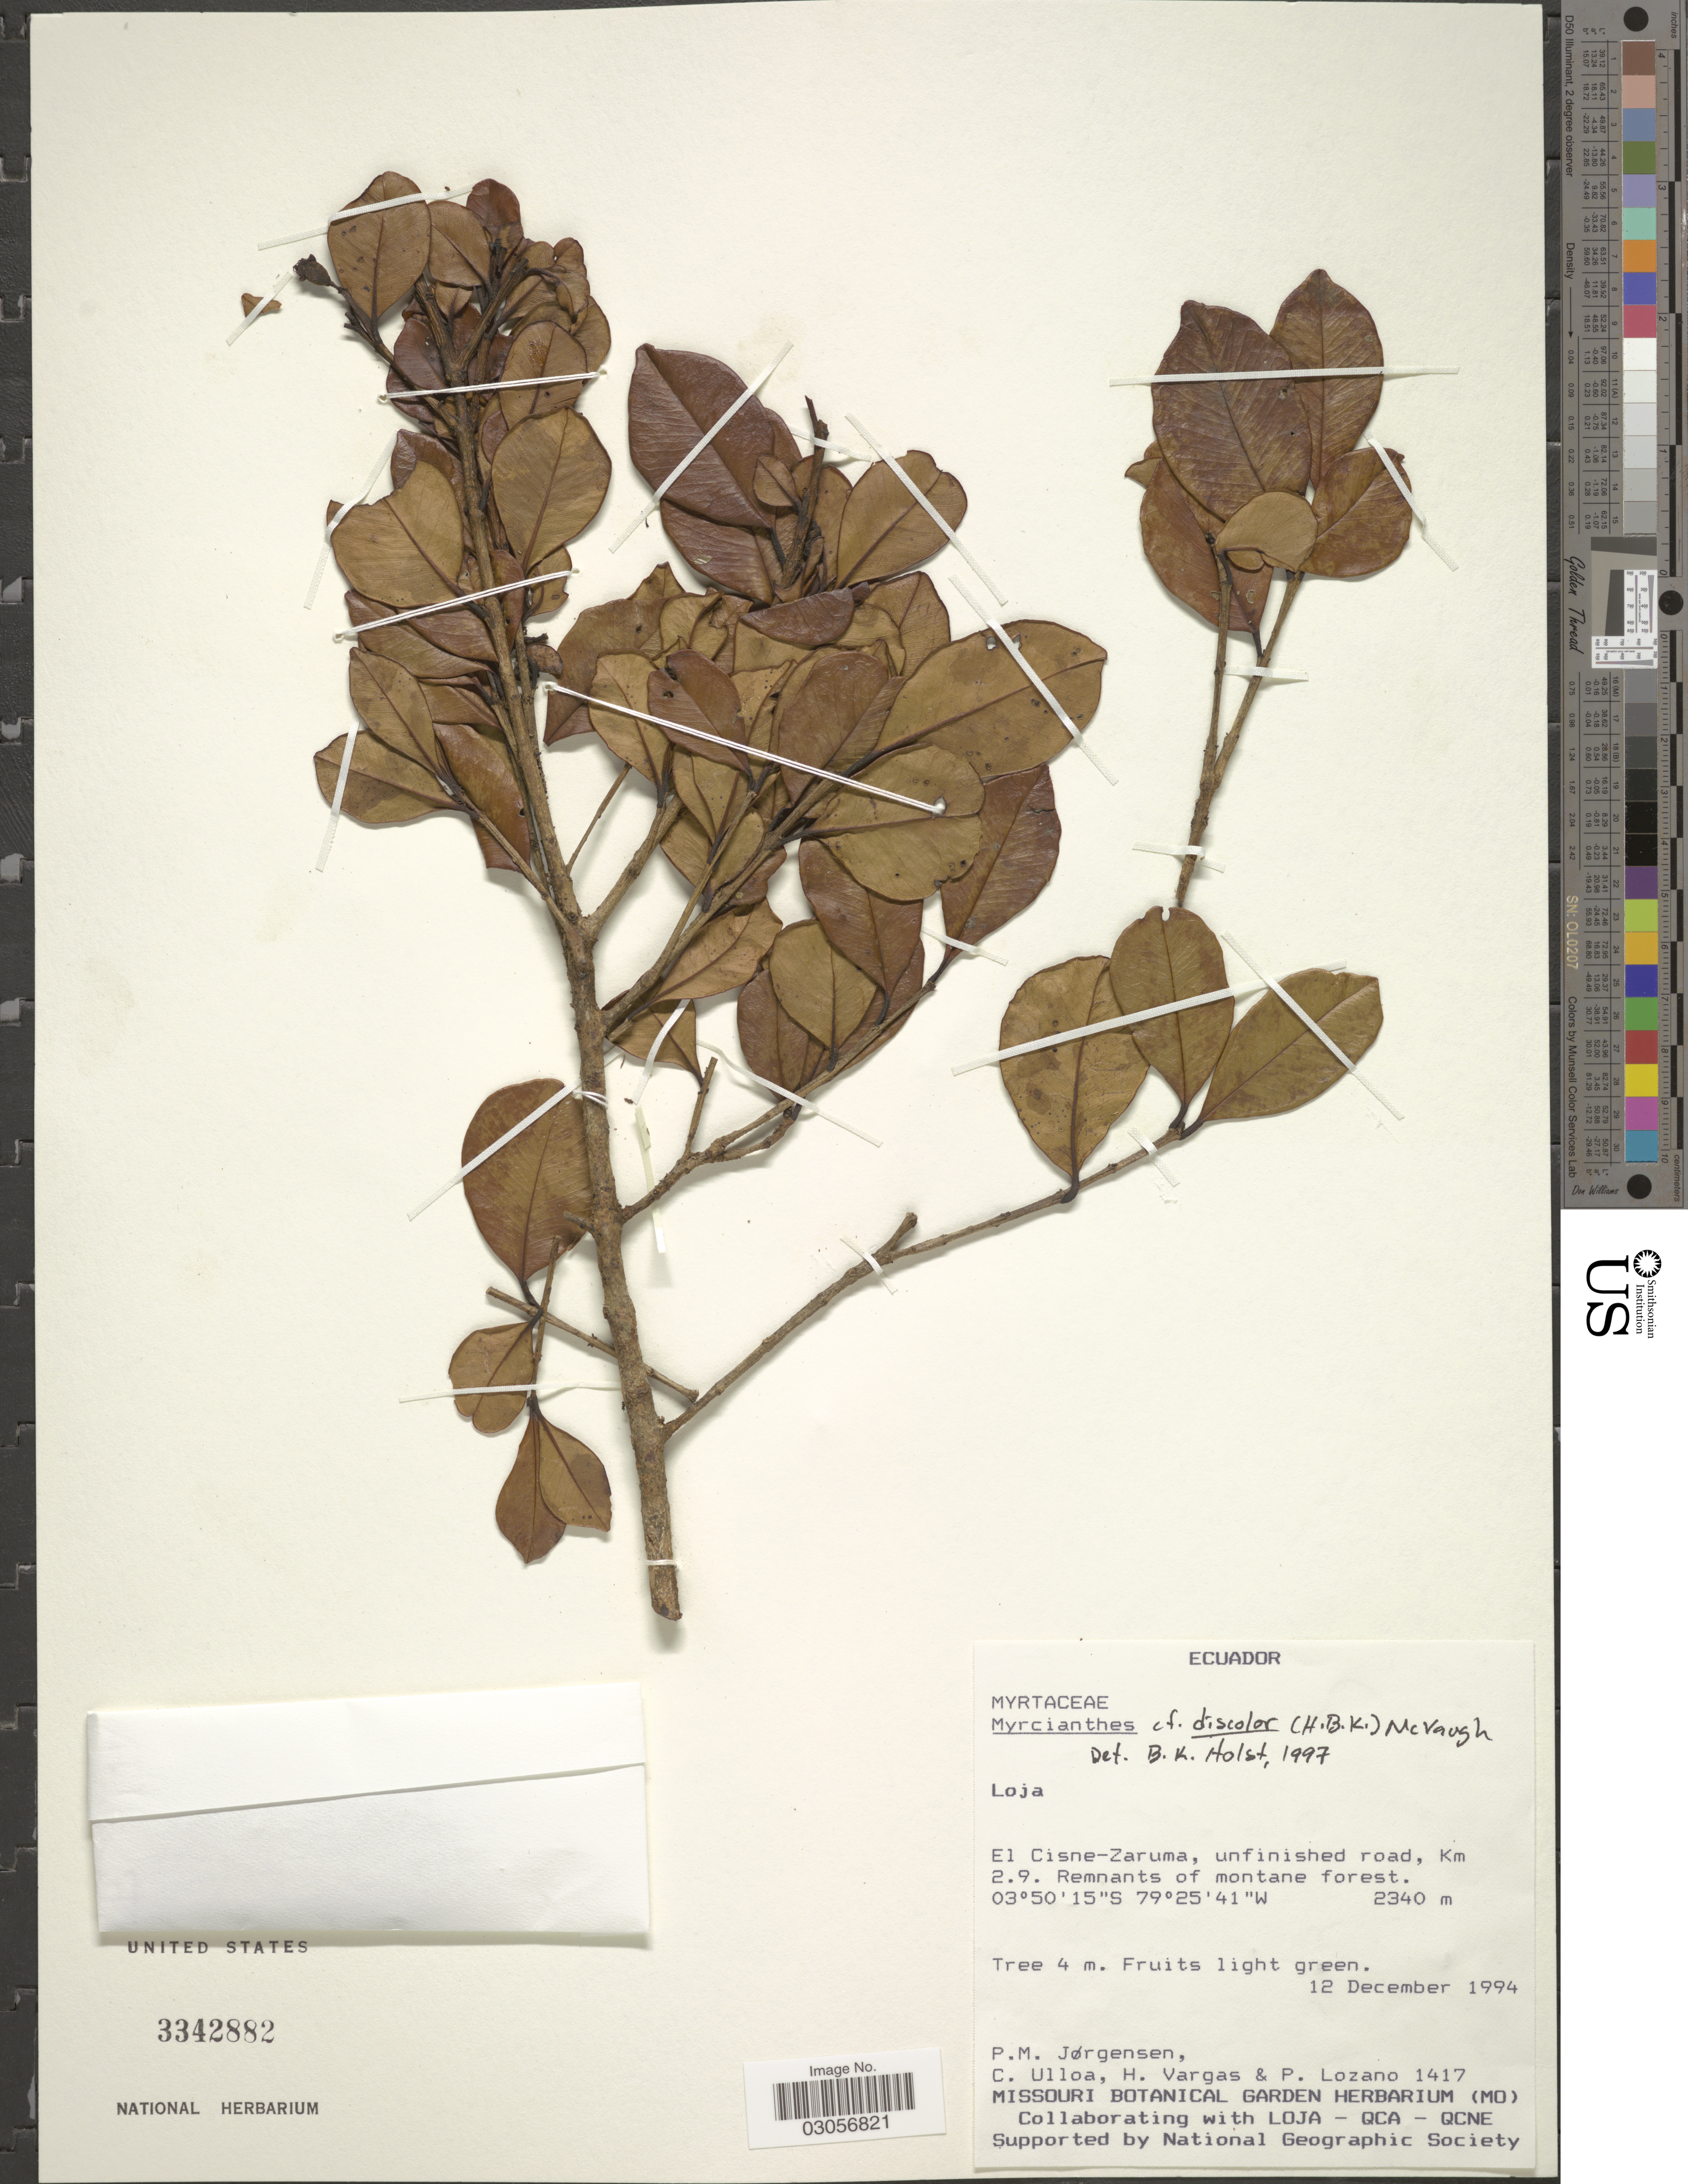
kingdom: Plantae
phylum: Tracheophyta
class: Magnoliopsida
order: Myrtales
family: Myrtaceae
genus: Myrcianthes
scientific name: Myrcianthes discolor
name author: (Kunth) McVaugh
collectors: P. Jørgensen, C. Ulloa, H. Vargas & P. Lozano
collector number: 1417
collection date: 1994-12-12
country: Ecuador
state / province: Loja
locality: El Cisne-Zaruma, unfinished road, Km 2.9.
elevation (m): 2340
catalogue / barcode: US 3342882